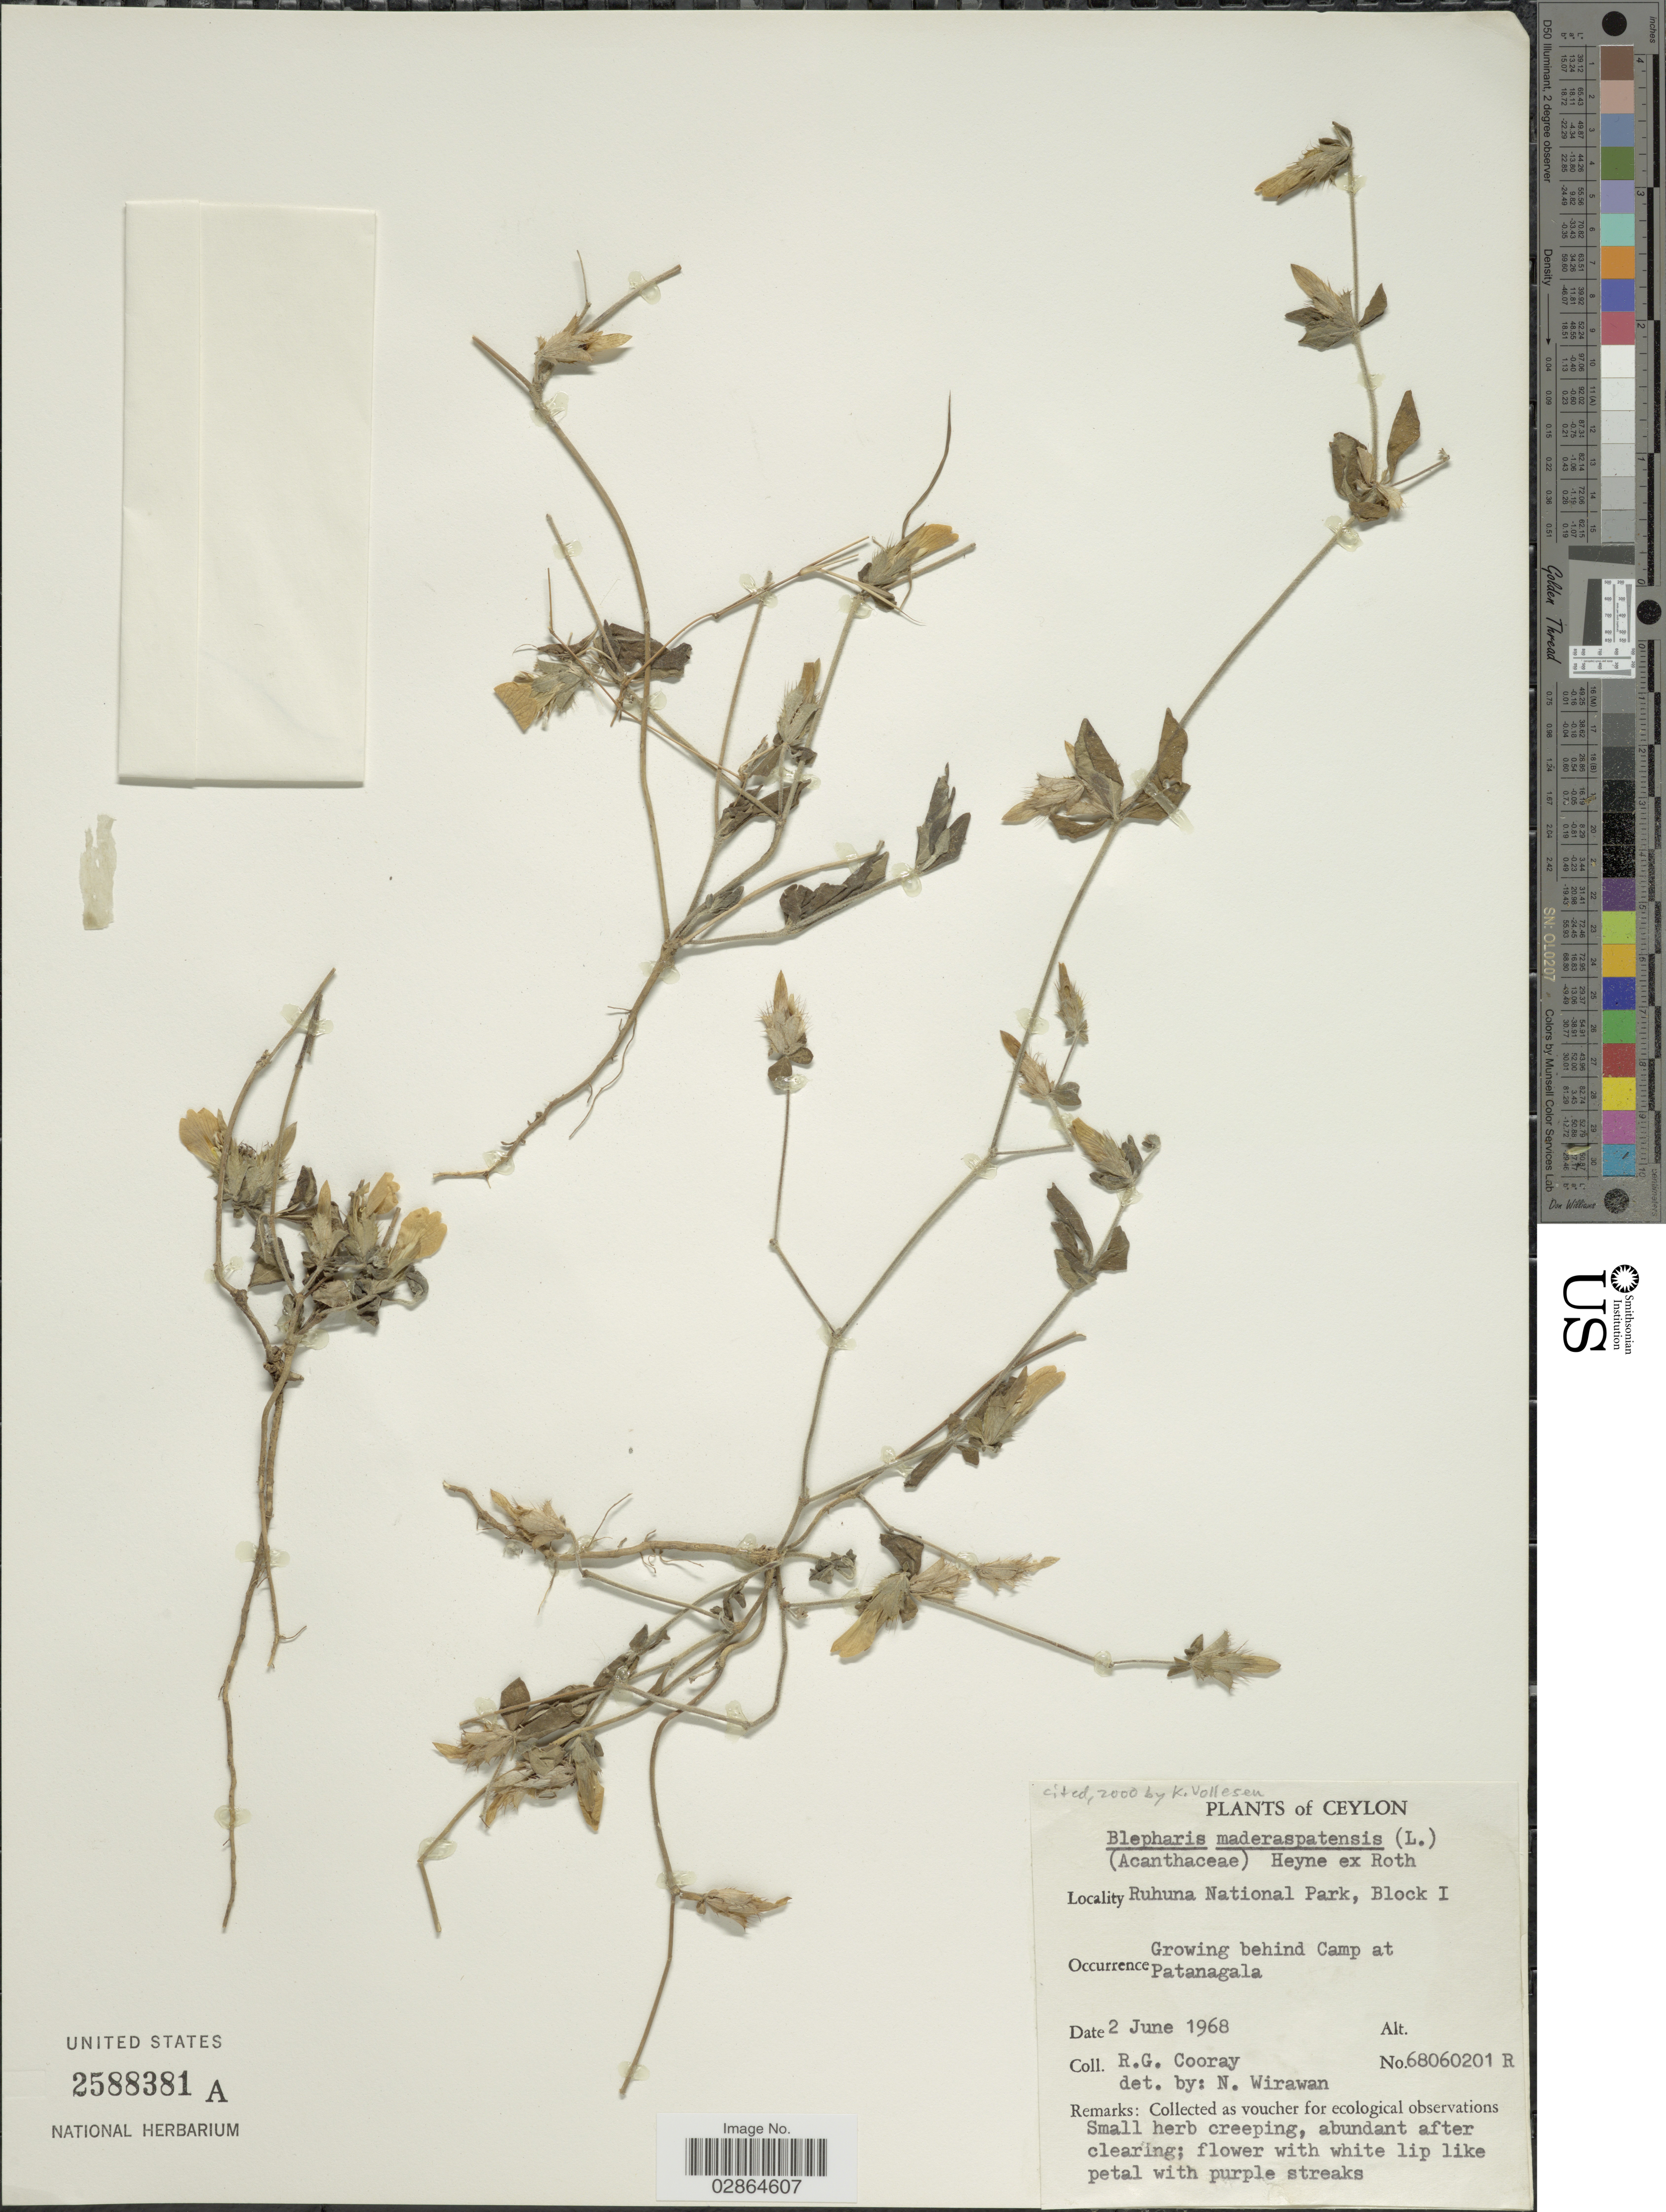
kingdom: Plantae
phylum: Tracheophyta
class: Magnoliopsida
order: Lamiales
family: Acanthaceae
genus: Blepharis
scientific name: Blepharis maderaspatensis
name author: (L.) B. Heyne ex Roth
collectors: R. Cooray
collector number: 68060201R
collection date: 1968-06-02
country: Sri Lanka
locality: Ceylon, Ruhuna National Park, Block 1.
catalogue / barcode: US 2588381A